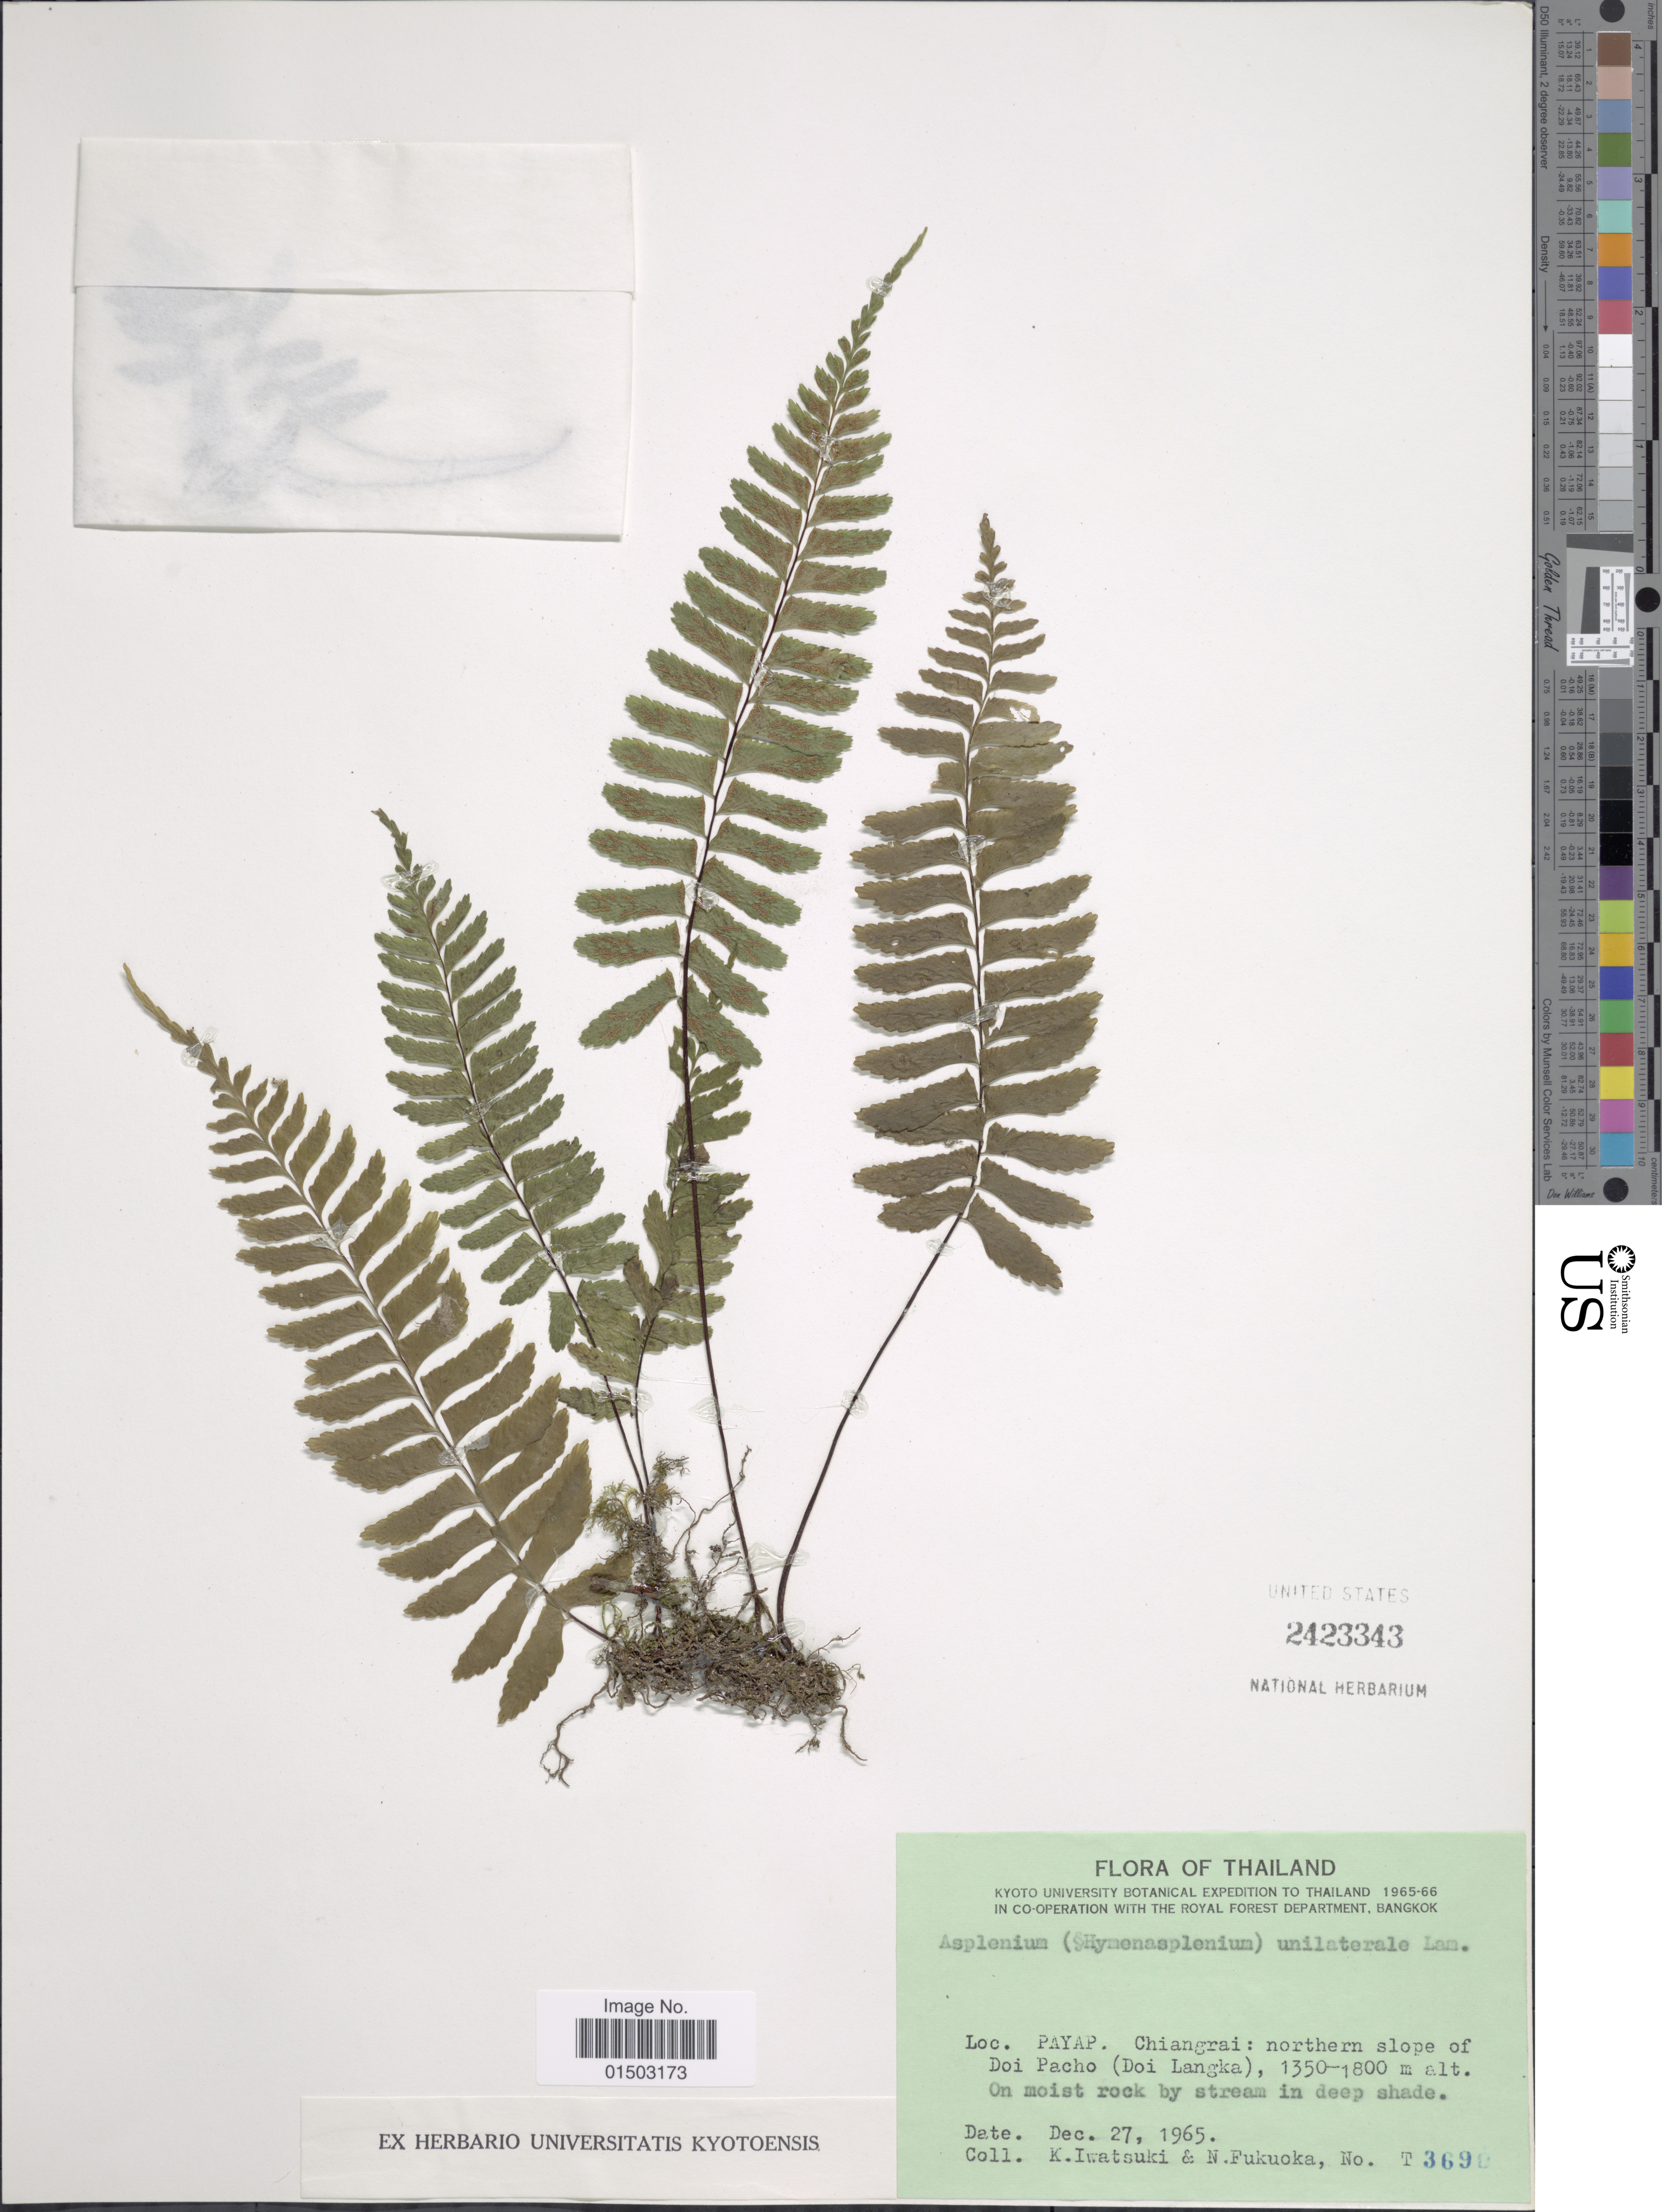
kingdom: Plantae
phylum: Tracheophyta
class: Polypodiopsida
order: Polypodiales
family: Aspleniaceae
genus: Hymenasplenium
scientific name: Hymenasplenium unilaterale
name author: (Lam.) Hayata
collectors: K. Iwatsuki & N. Fukuoka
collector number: T3690*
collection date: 1965-12-27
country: Thailand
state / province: Chiang Rai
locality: Thailand. Payap. Chiangrai: northern slope of Doi Pacho (Doi Langka).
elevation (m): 1350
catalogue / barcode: US 2423343